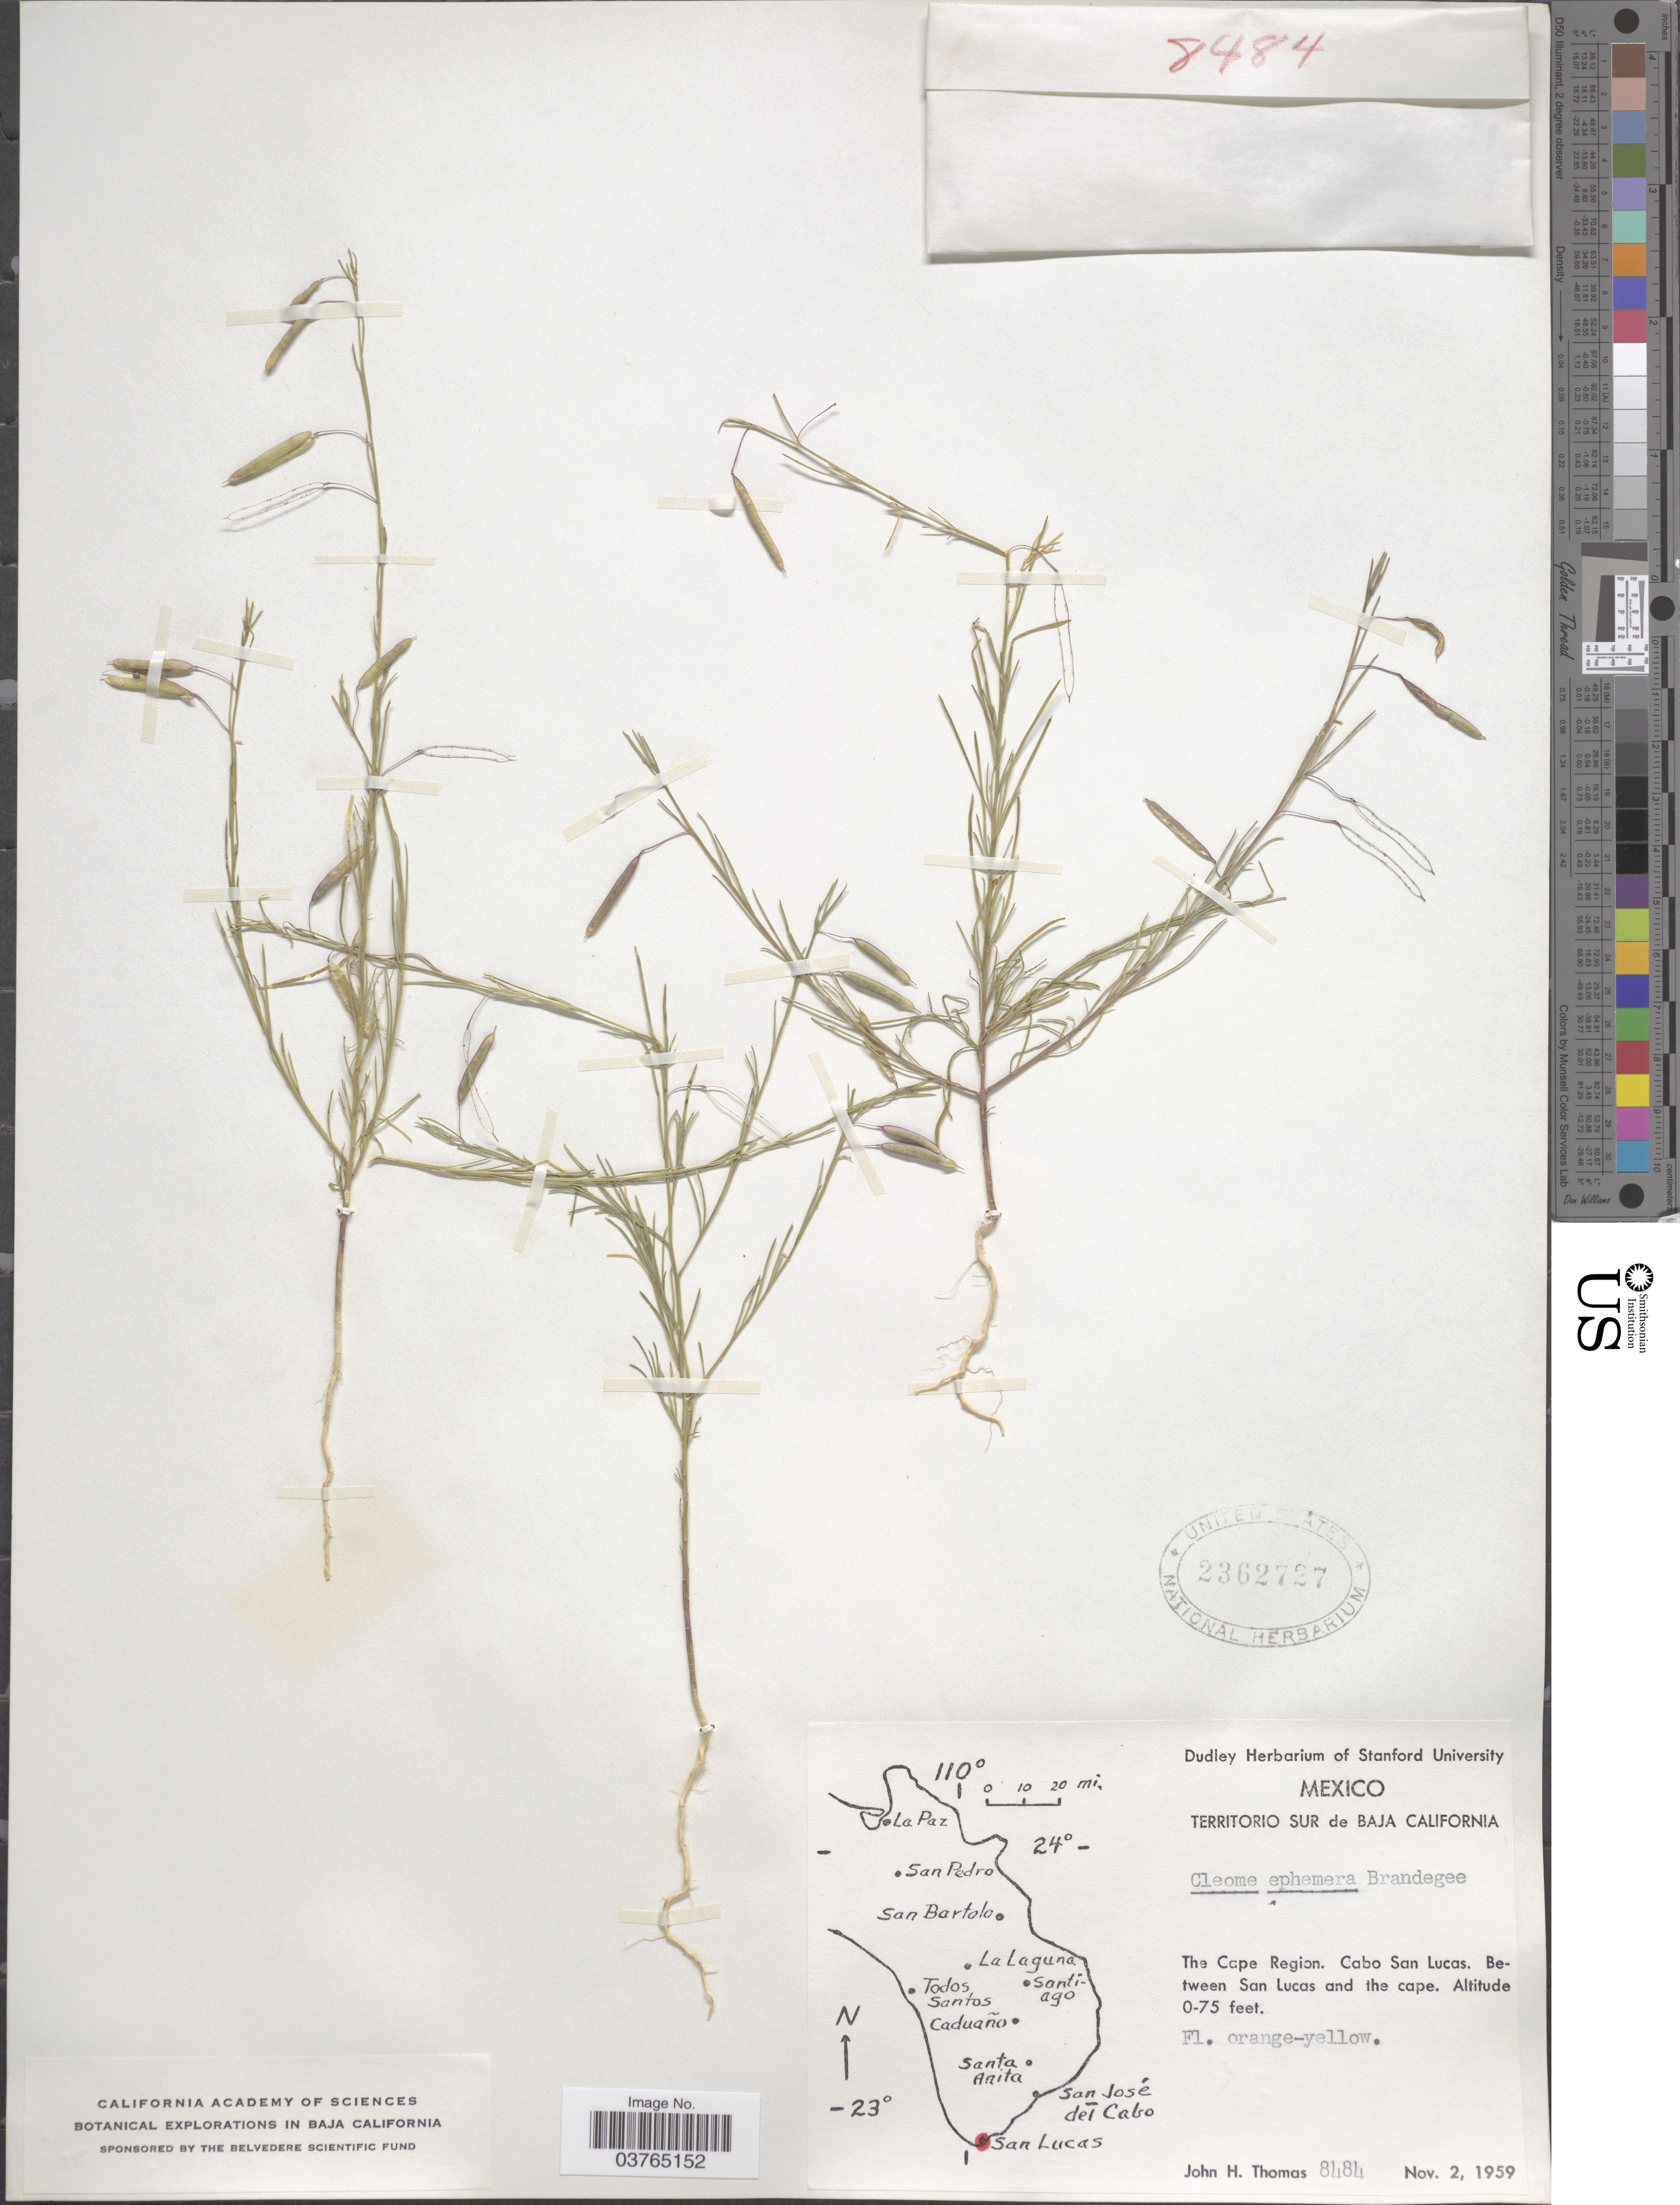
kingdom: Plantae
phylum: Tracheophyta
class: Magnoliopsida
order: Brassicales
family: Cleomaceae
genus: Physostemon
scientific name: Physostemon guianensis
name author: (Aubl.) Malme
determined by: Strong, M. T., (US), Smithsonian Institution - National Museum of Natural History (UNITED STATES)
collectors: J. H. Thomas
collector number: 8484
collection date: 1959-11-02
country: Mexico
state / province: Baja California Sur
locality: Territorio Sur de Baja California. The Cape Region. Cabo San Lucas. Between San Lucas and the cape.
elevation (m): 0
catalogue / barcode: US 2362727